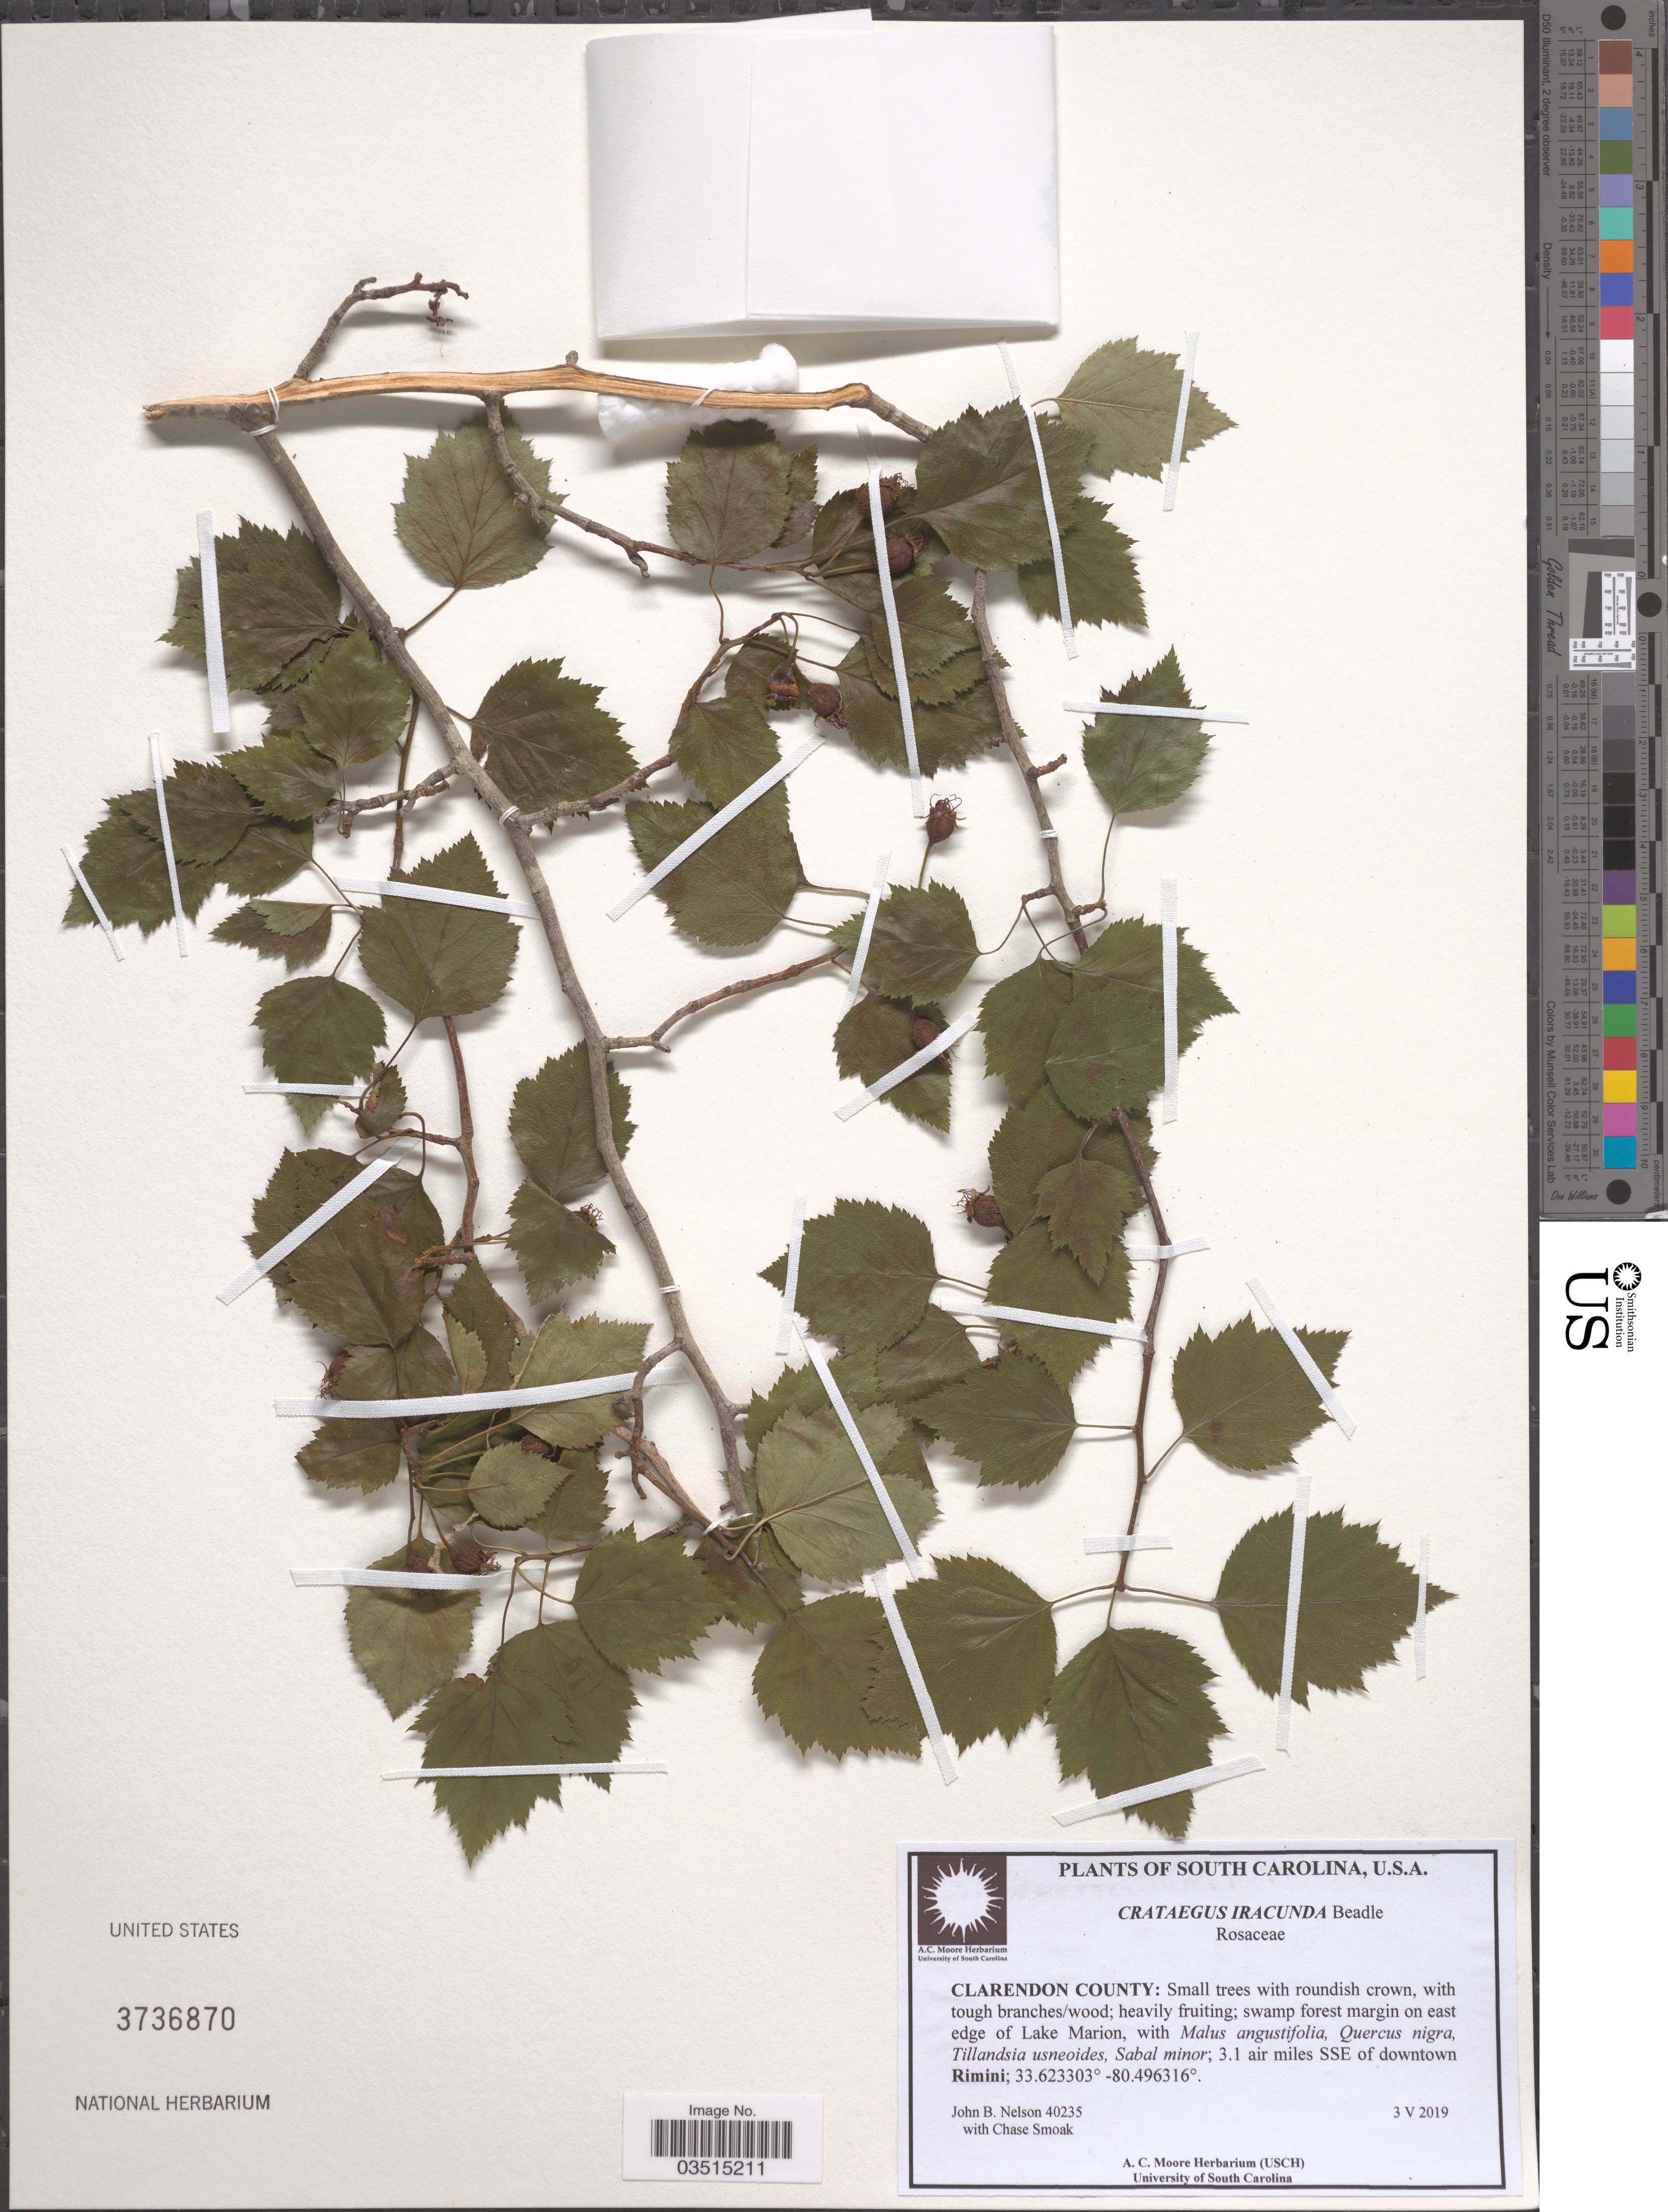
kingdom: Plantae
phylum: Tracheophyta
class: Magnoliopsida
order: Rosales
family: Rosaceae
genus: Crataegus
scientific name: Crataegus iracunda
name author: Beadle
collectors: J. B. Nelson & C. Smoak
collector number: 40235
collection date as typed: Transcribed d/m/y: 3/5/2019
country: United States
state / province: South Carolina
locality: Clarendon County. 3.1 air miles SSE of downtown Rimini.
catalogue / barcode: US 3736870